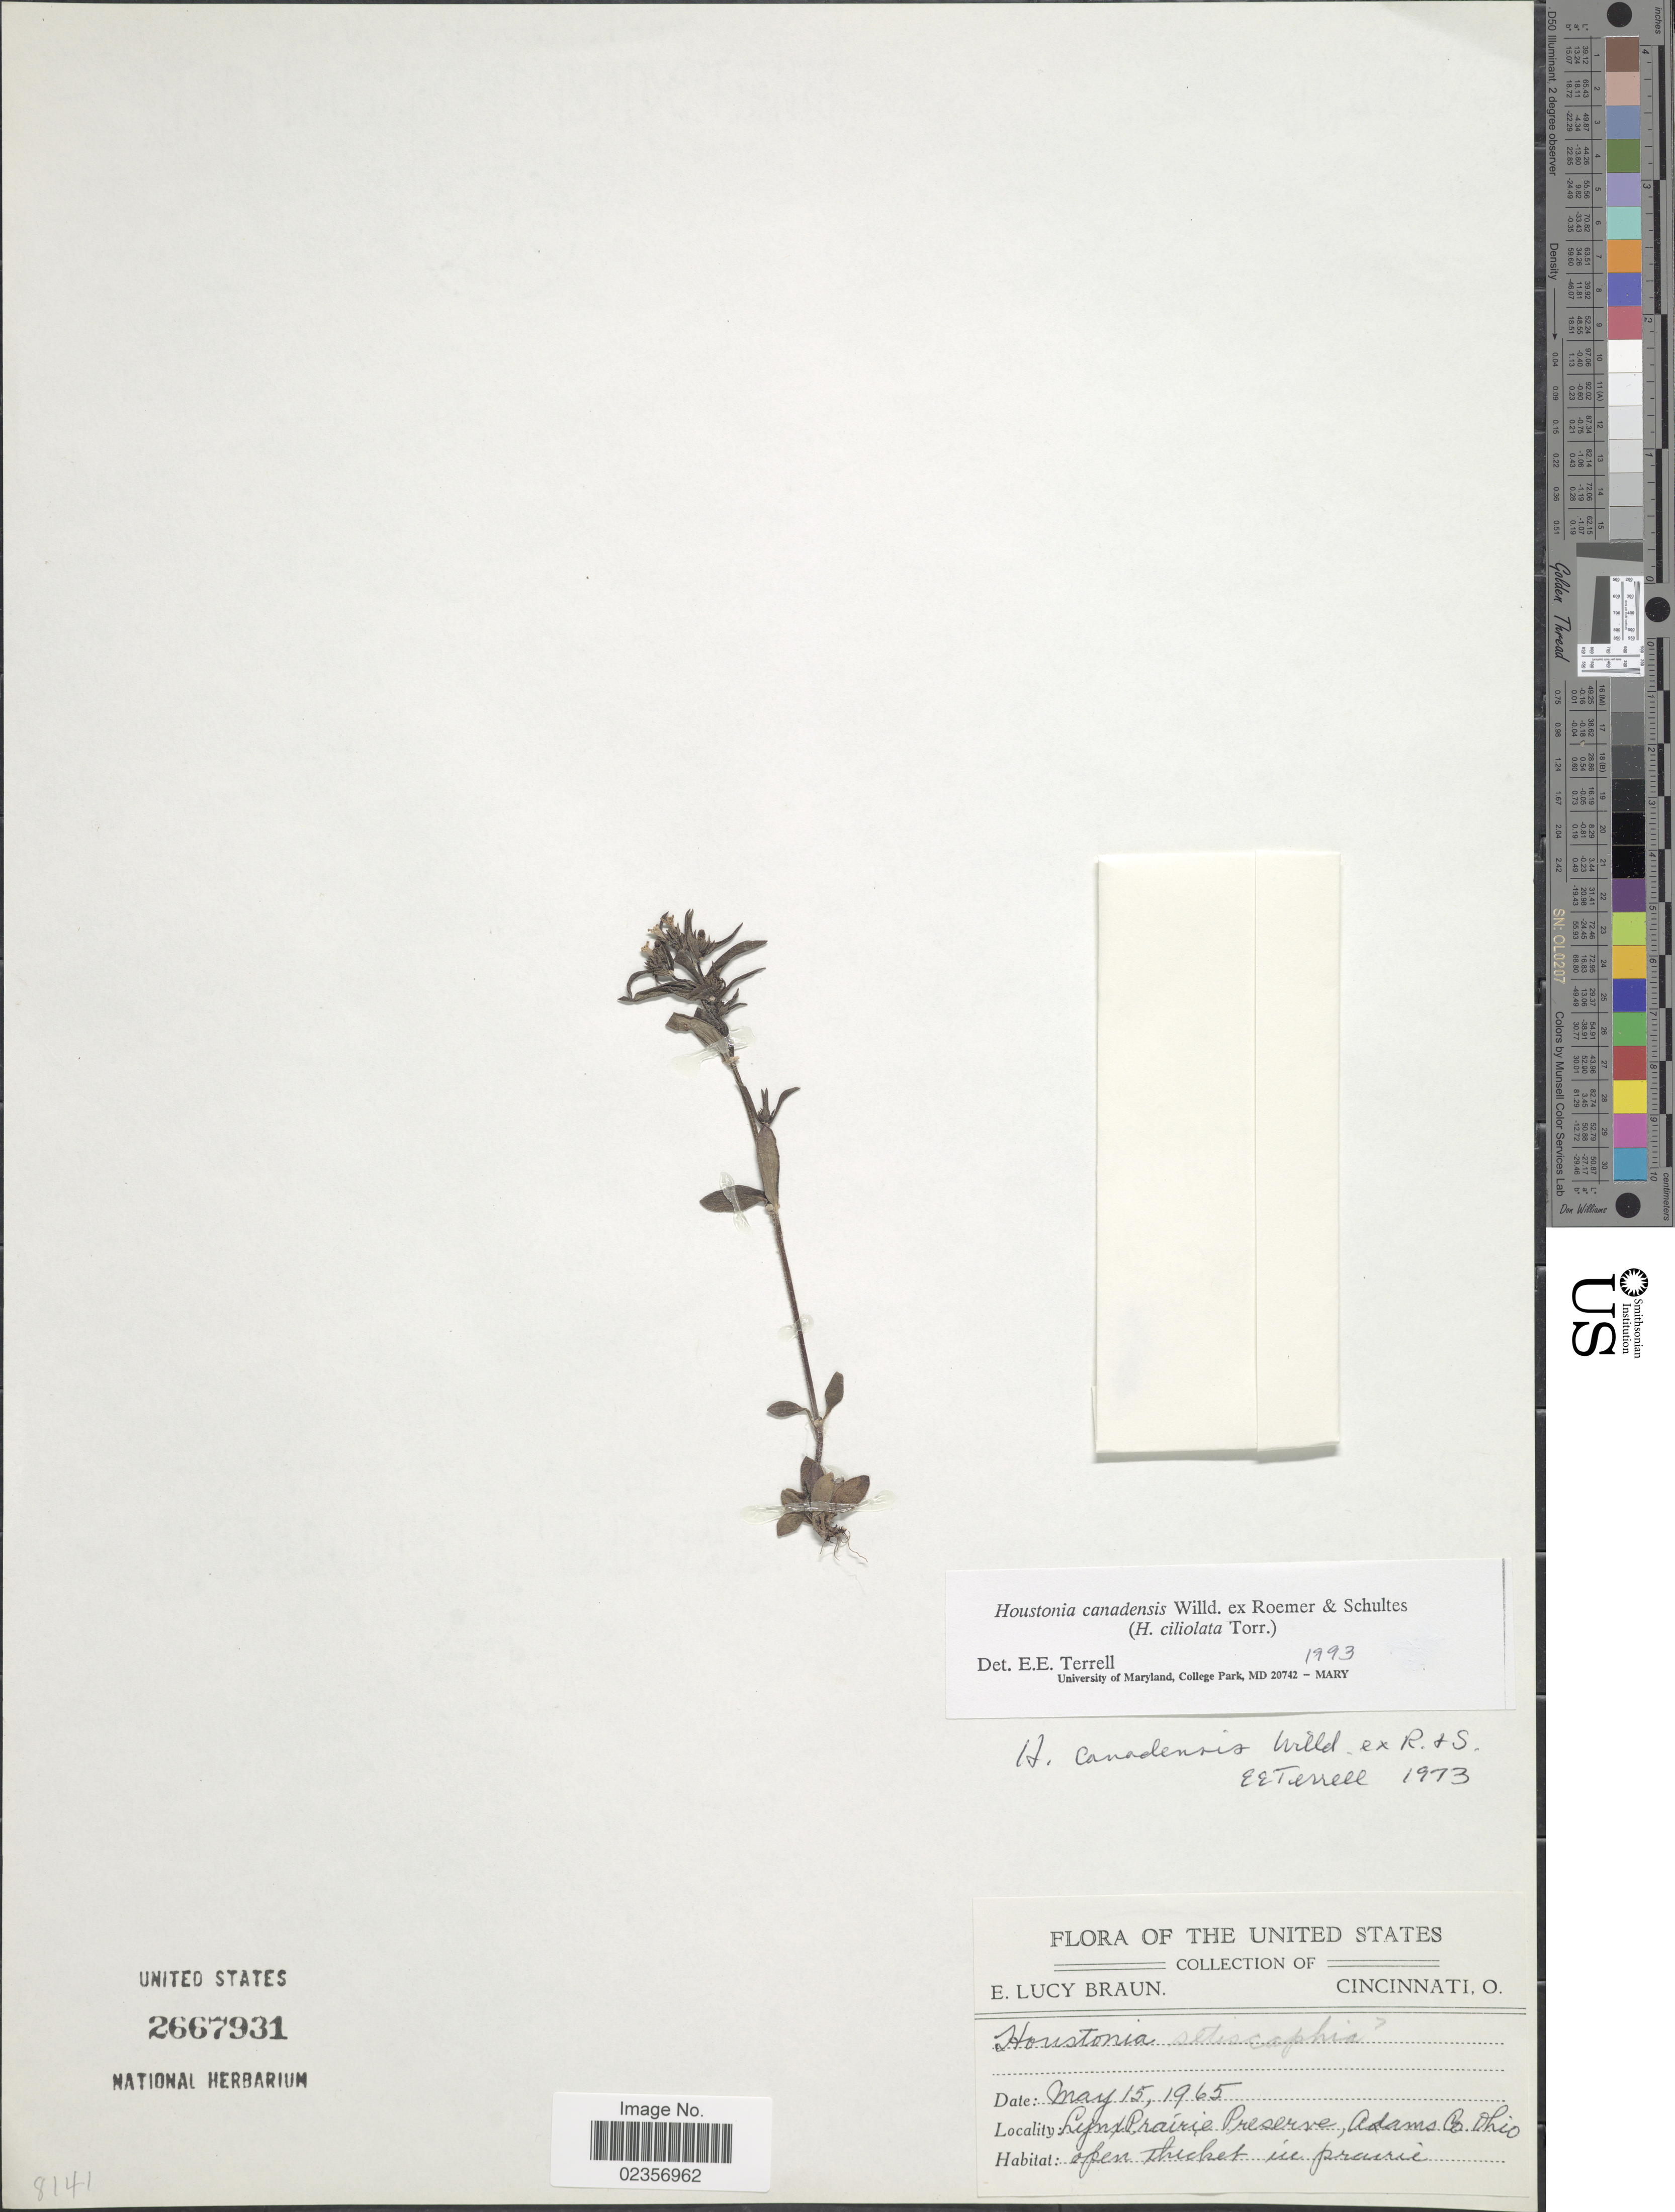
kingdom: Plantae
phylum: Tracheophyta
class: Magnoliopsida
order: Gentianales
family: Rubiaceae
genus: Houstonia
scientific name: Houstonia canadensis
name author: Willd.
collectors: E. L. Braun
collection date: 1965-05-15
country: United States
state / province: Ohio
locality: Lynx Prairie Preserve, Adams Co., open thicket in prairie.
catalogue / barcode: US 2667931